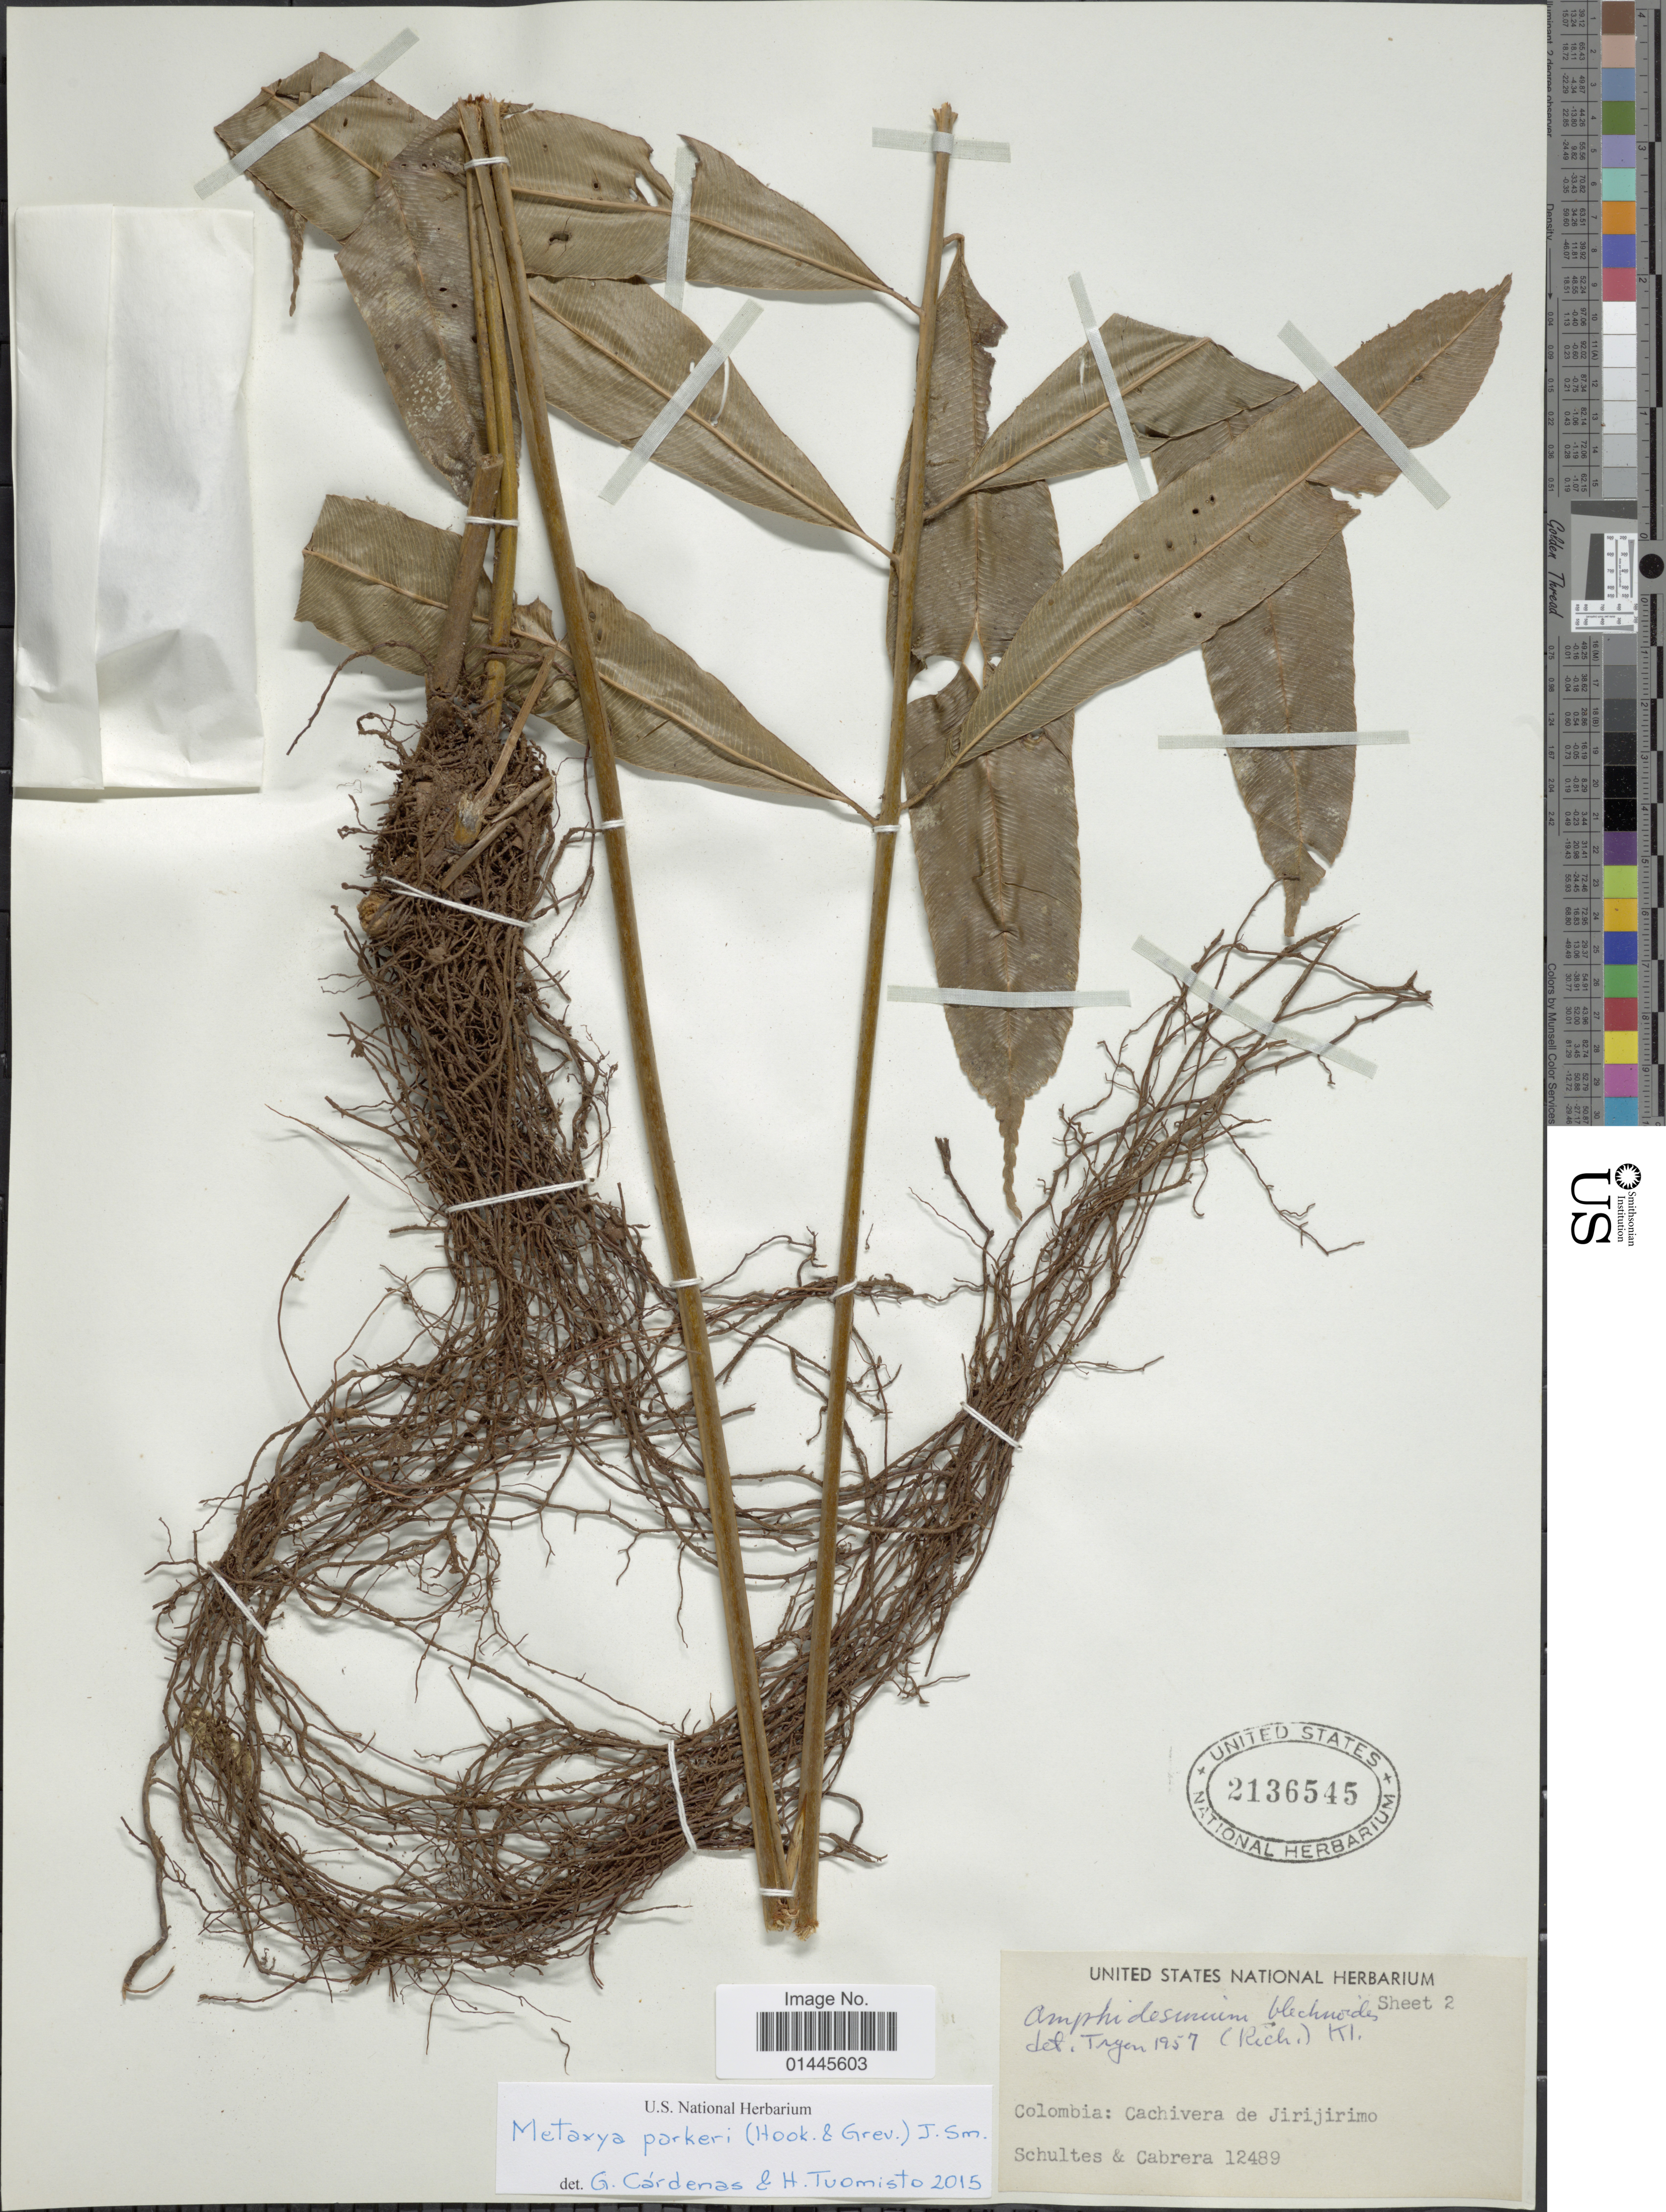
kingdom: Plantae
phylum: Tracheophyta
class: Polypodiopsida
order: Cyatheales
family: Metaxyaceae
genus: Metaxya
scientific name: Metaxya parkeri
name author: (Hook. & Grev.) J. Sm.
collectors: R. E. Schultes & Cabrera, --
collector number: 12489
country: Colombia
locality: Cachivera de Jirijirimo.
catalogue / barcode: US 2136545